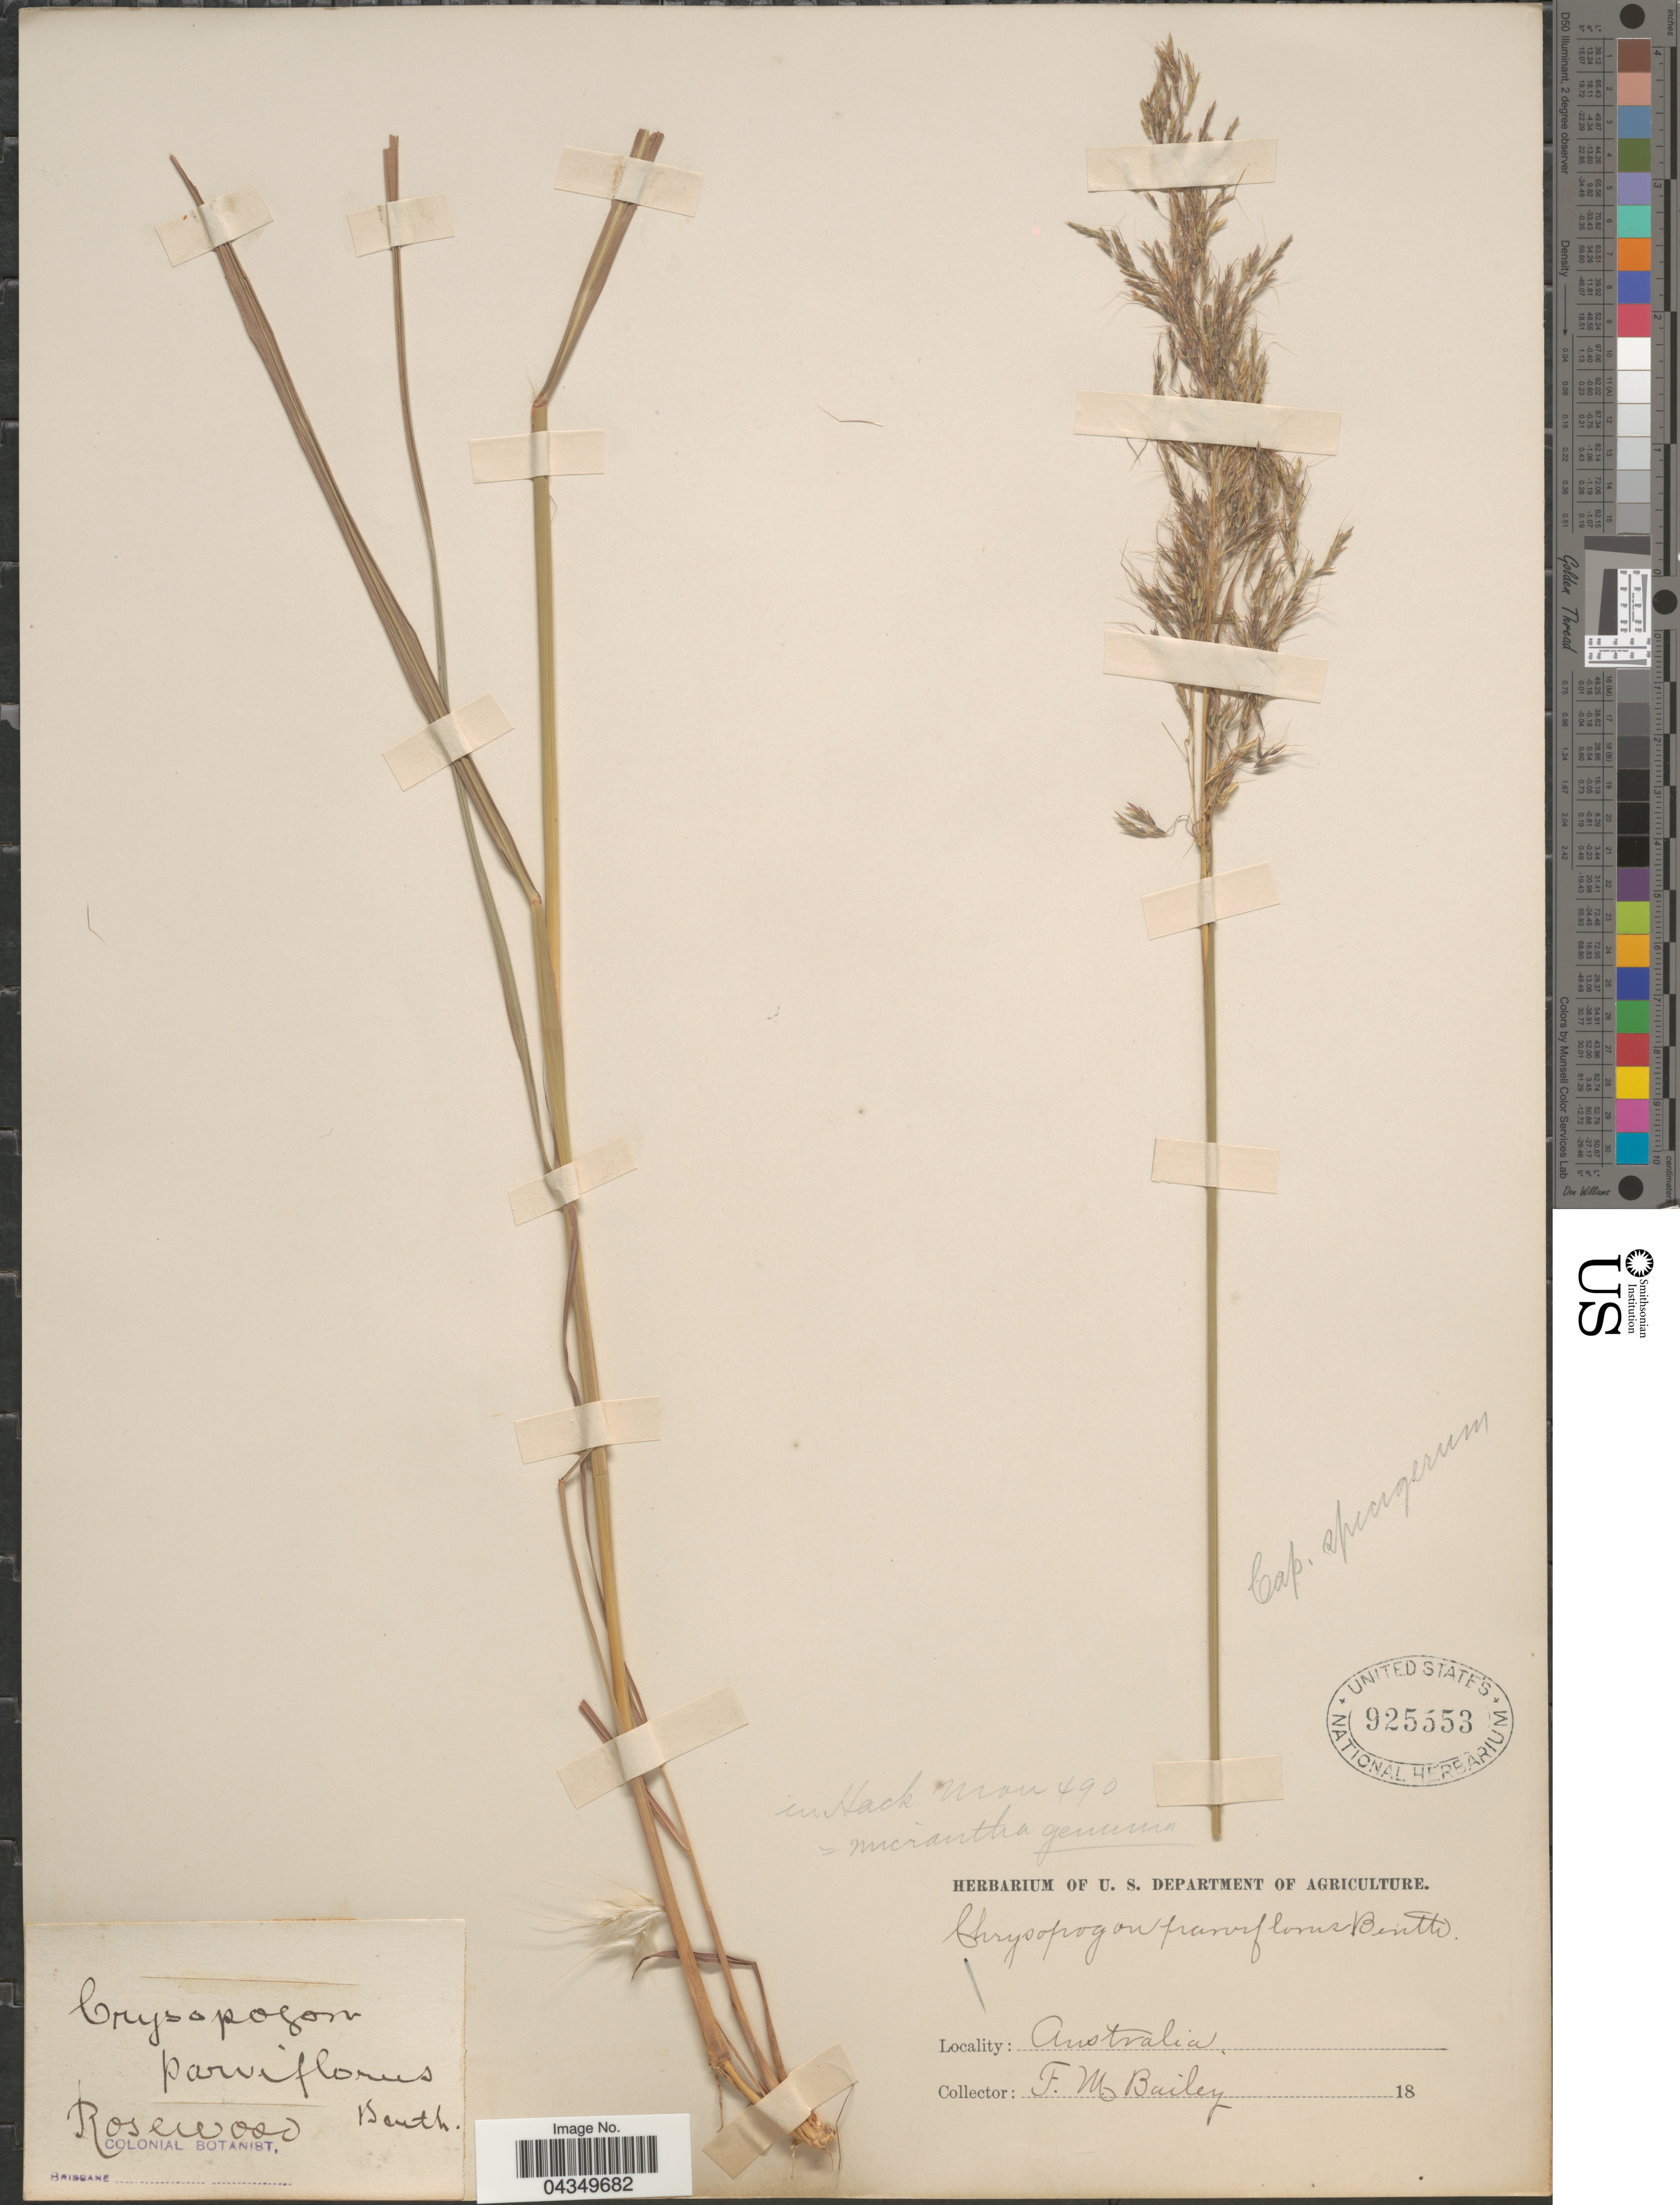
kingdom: Plantae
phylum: Tracheophyta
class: Liliopsida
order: Poales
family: Poaceae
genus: Capillipedium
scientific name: Capillipedium spicigerum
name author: S.T. Blake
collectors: F. M. Bailey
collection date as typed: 18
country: Australia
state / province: Queensland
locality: Rosewood. Brisbane.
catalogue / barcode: US 925553